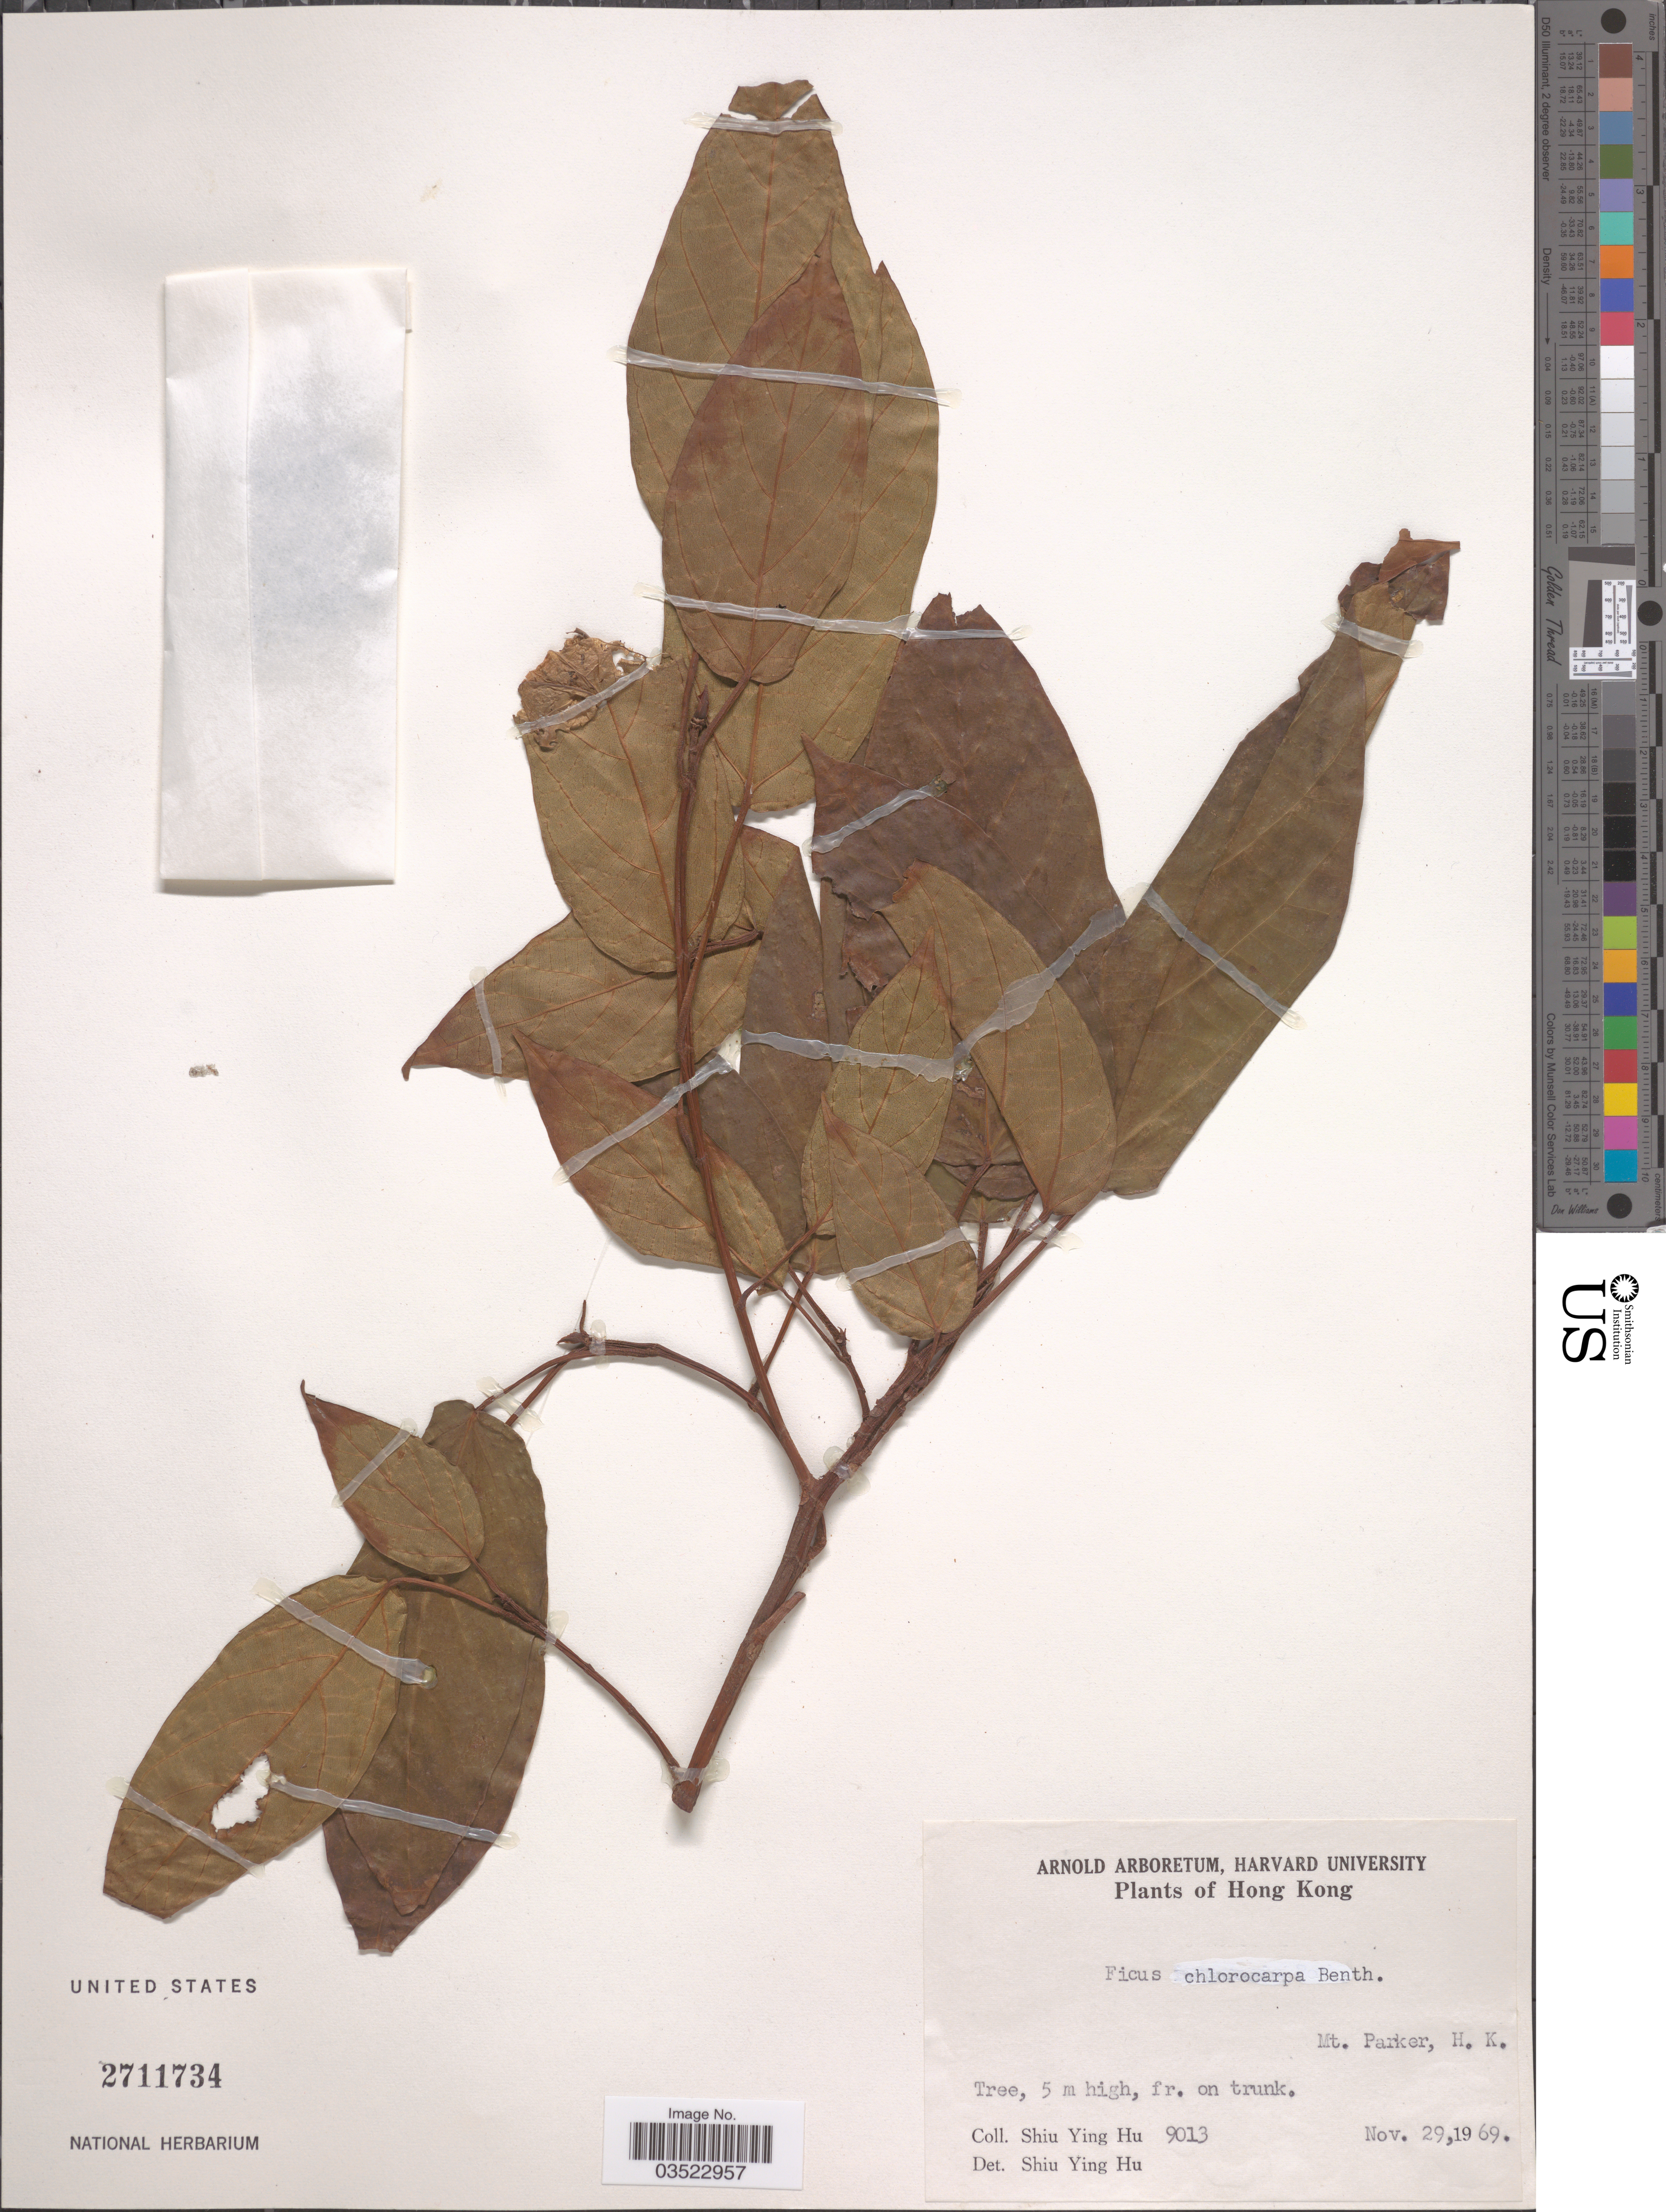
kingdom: Plantae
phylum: Tracheophyta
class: Magnoliopsida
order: Rosales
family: Moraceae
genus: Ficus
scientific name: Ficus variegata var. chlorocarpa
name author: King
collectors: S. Y. Hu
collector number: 9013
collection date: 1969-11-29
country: China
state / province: Hong Kong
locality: Mt. Parker.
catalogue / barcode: US 2711734